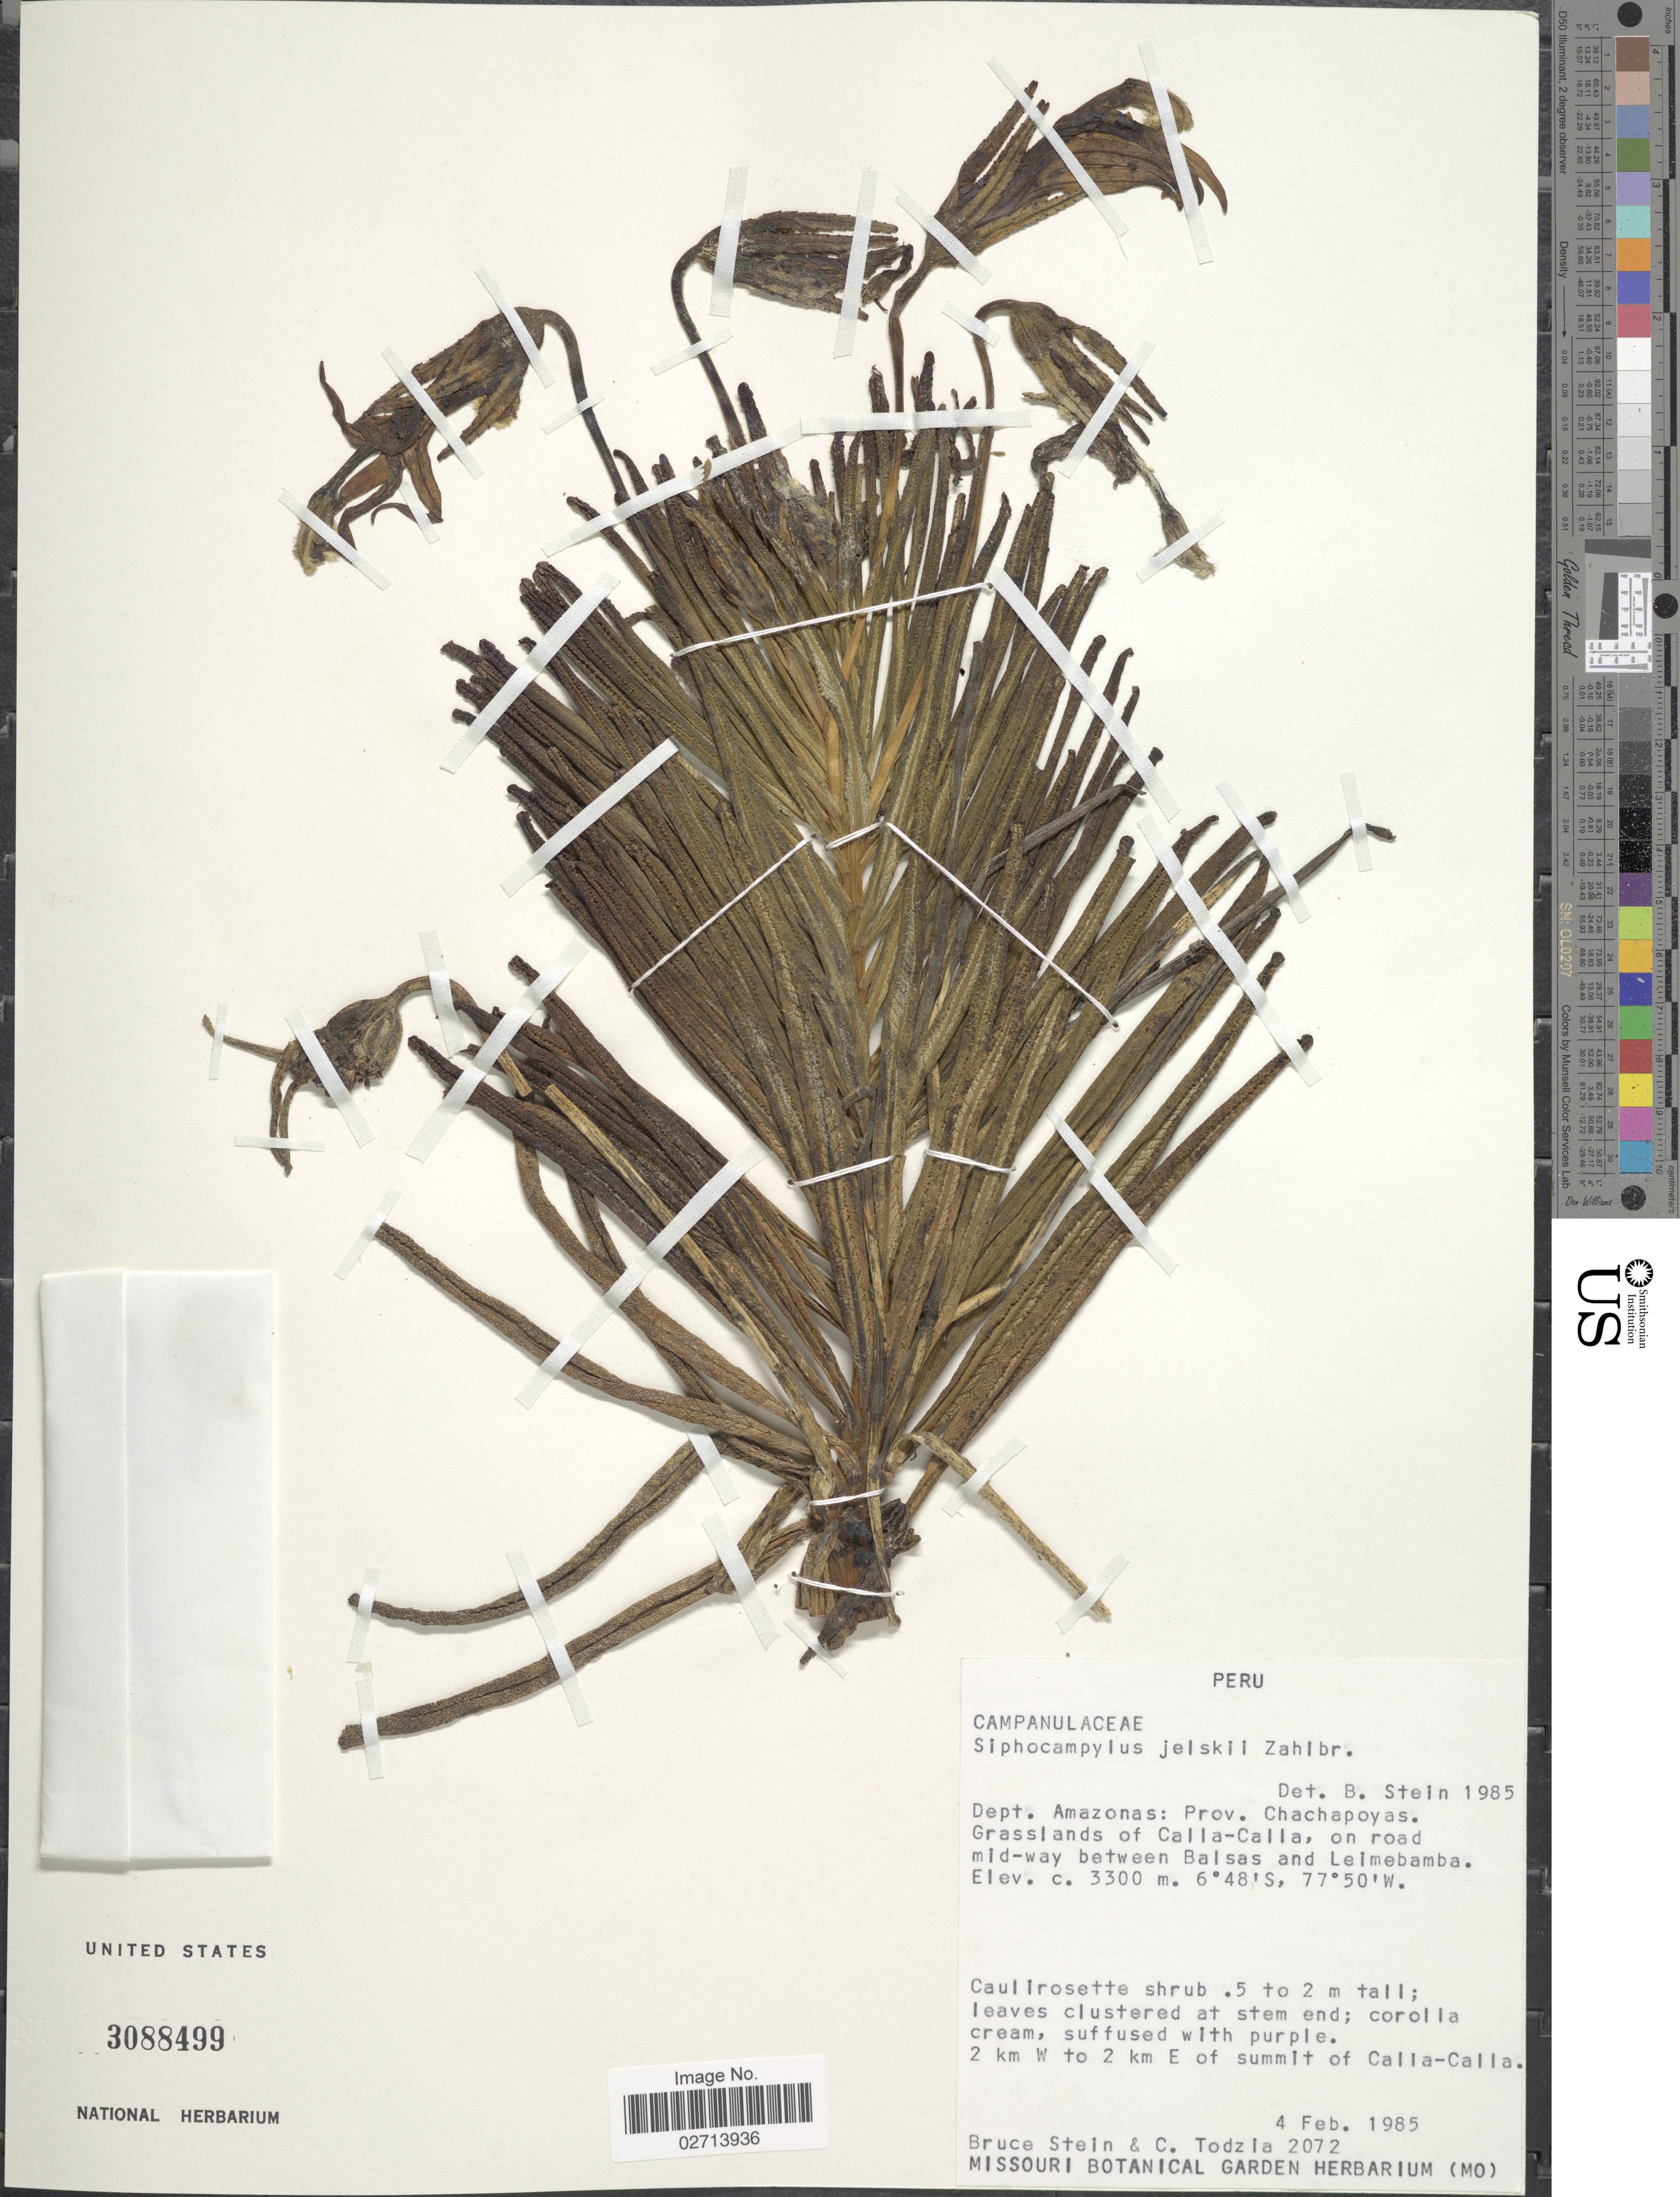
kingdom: Plantae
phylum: Tracheophyta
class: Magnoliopsida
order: Asterales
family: Campanulaceae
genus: Siphocampylus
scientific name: Siphocampylus jelskii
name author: Zahlbr.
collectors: B. A. Stein & C. A. Todzia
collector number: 2072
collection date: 1985-02-04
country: Peru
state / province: Amazonas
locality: Prov. Chachapoyas. Grasslands of Calla-Calla, on road mid-way between Balsas and Leimebamba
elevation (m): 3300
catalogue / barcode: US 3088499